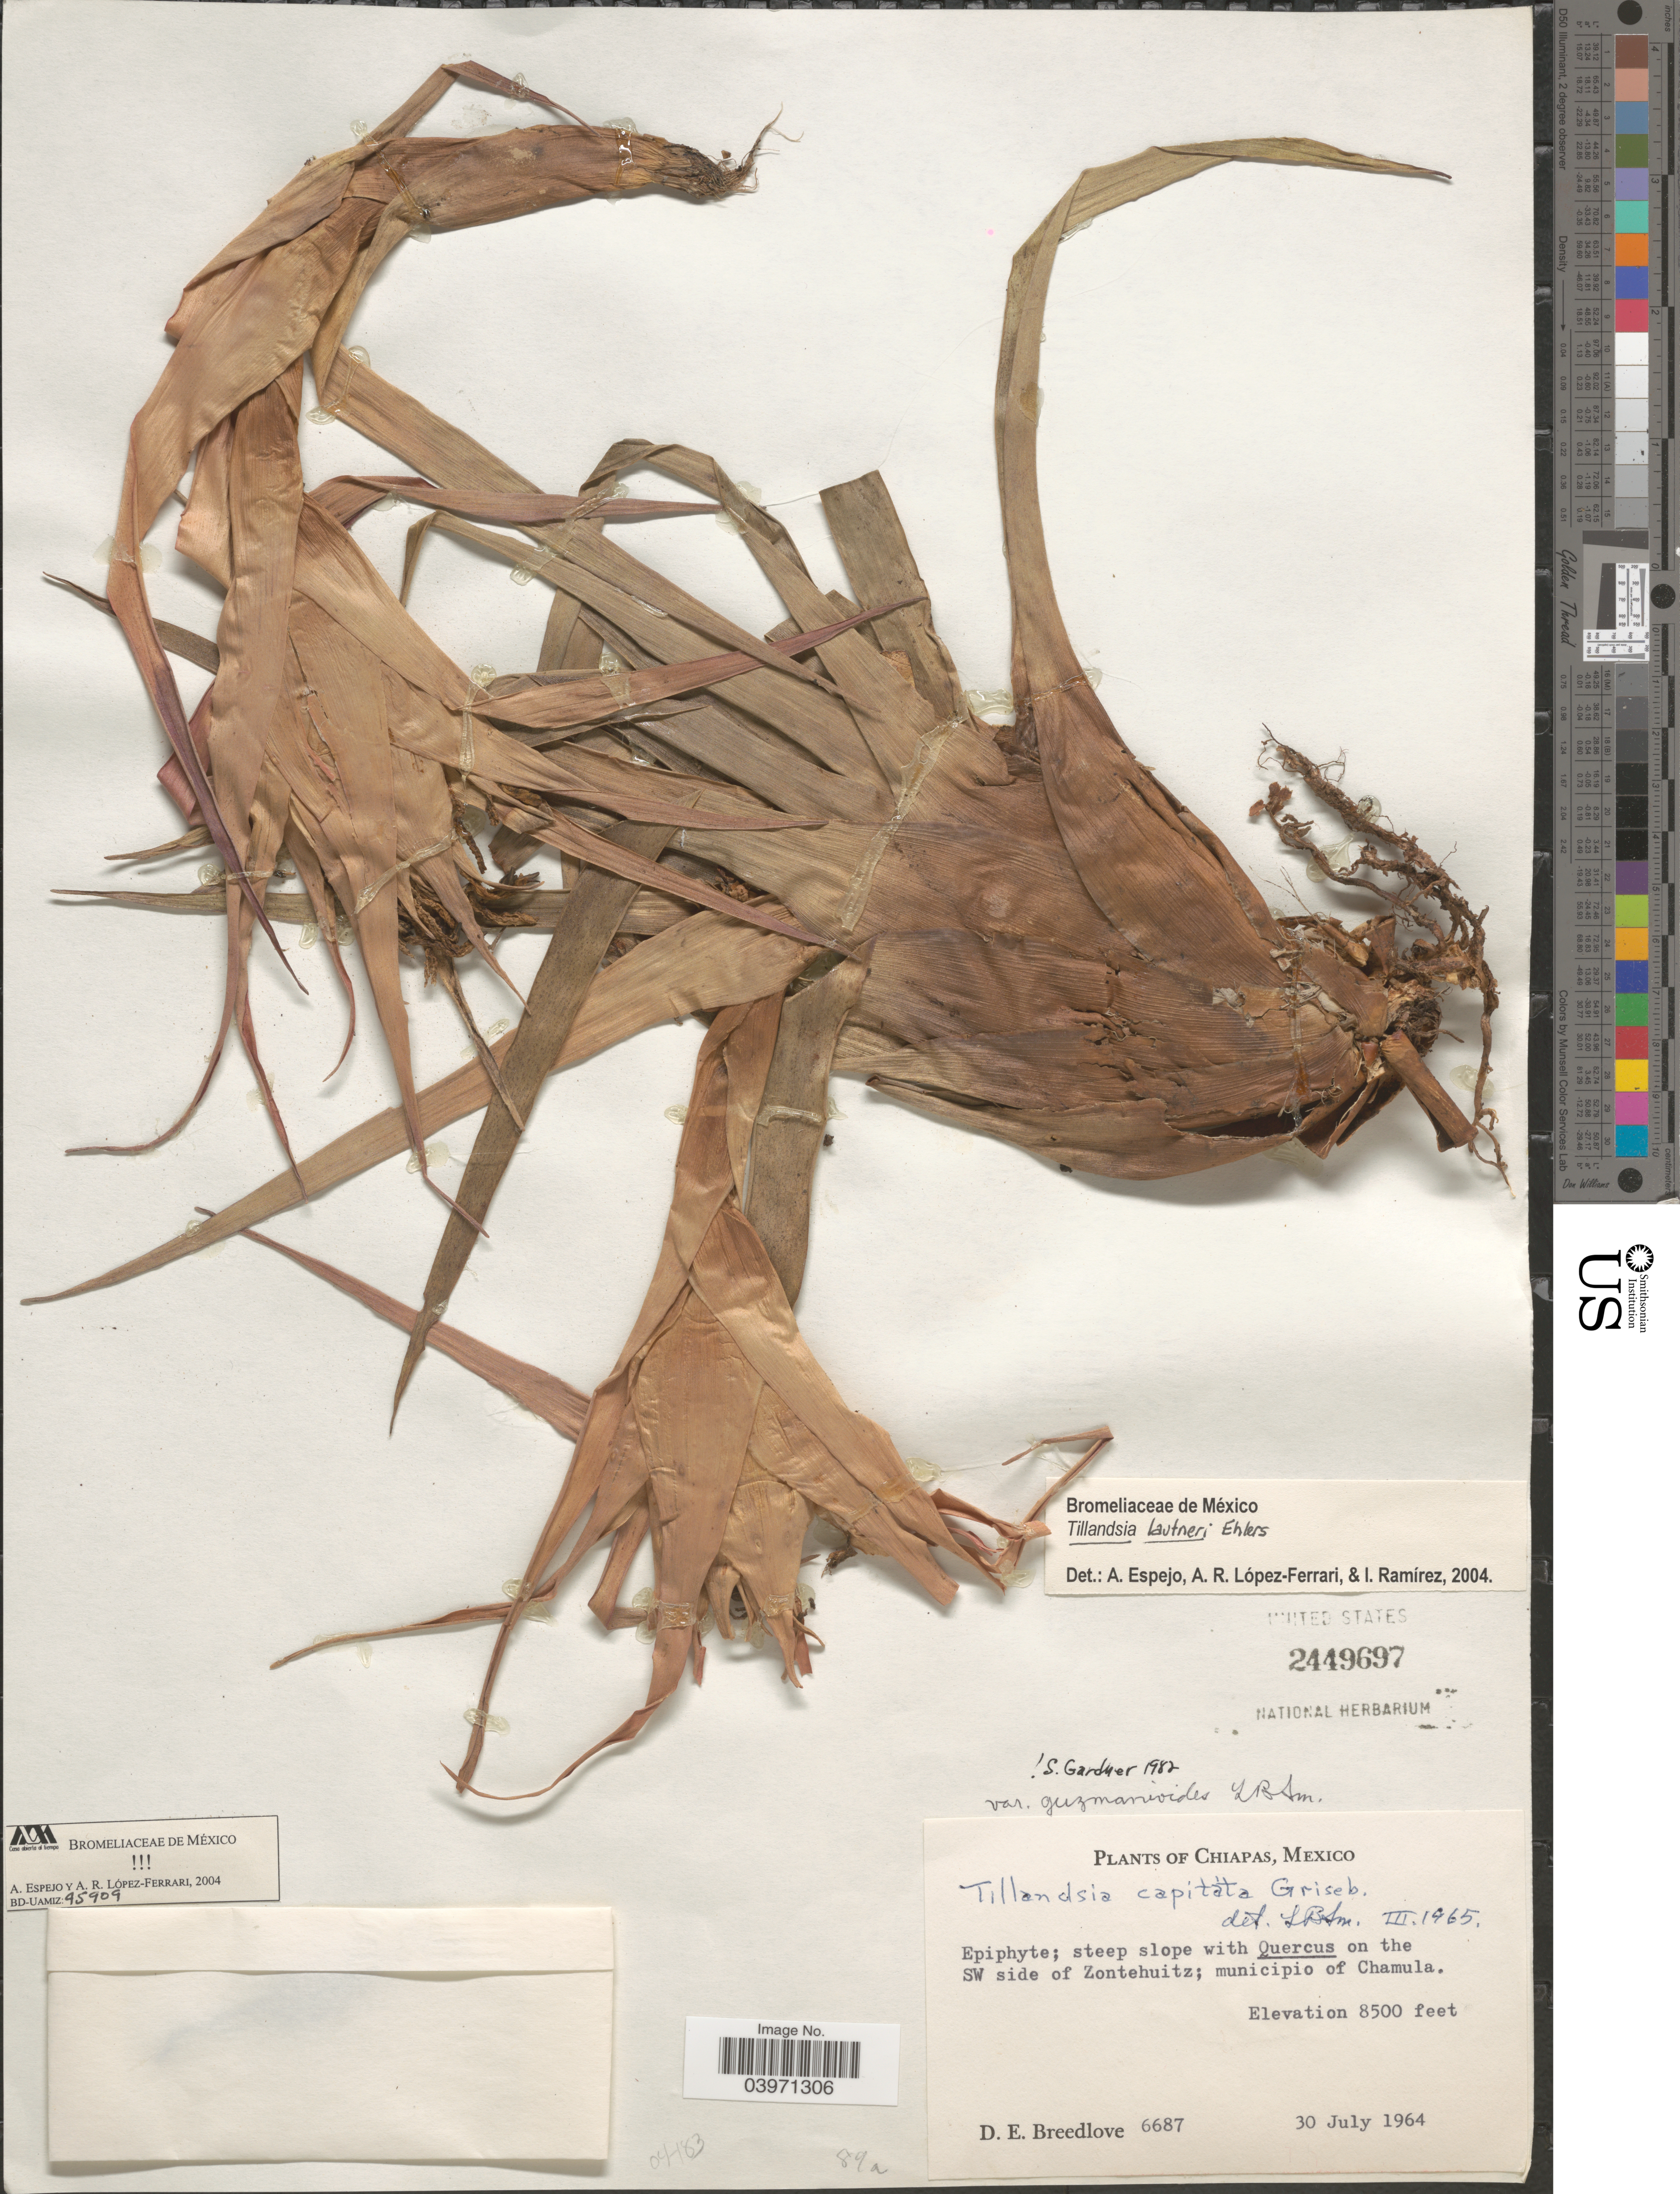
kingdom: Plantae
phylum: Tracheophyta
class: Liliopsida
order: Poales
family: Bromeliaceae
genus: Tillandsia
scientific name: Tillandsia lautneri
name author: Ehlers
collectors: D. E. Breedlove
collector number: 6687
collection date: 1964-07-30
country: Mexico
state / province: Chiapas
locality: Steep slope on the SW side of Zontehuitz; municipio of Chamula.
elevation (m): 2591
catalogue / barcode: US 2449697